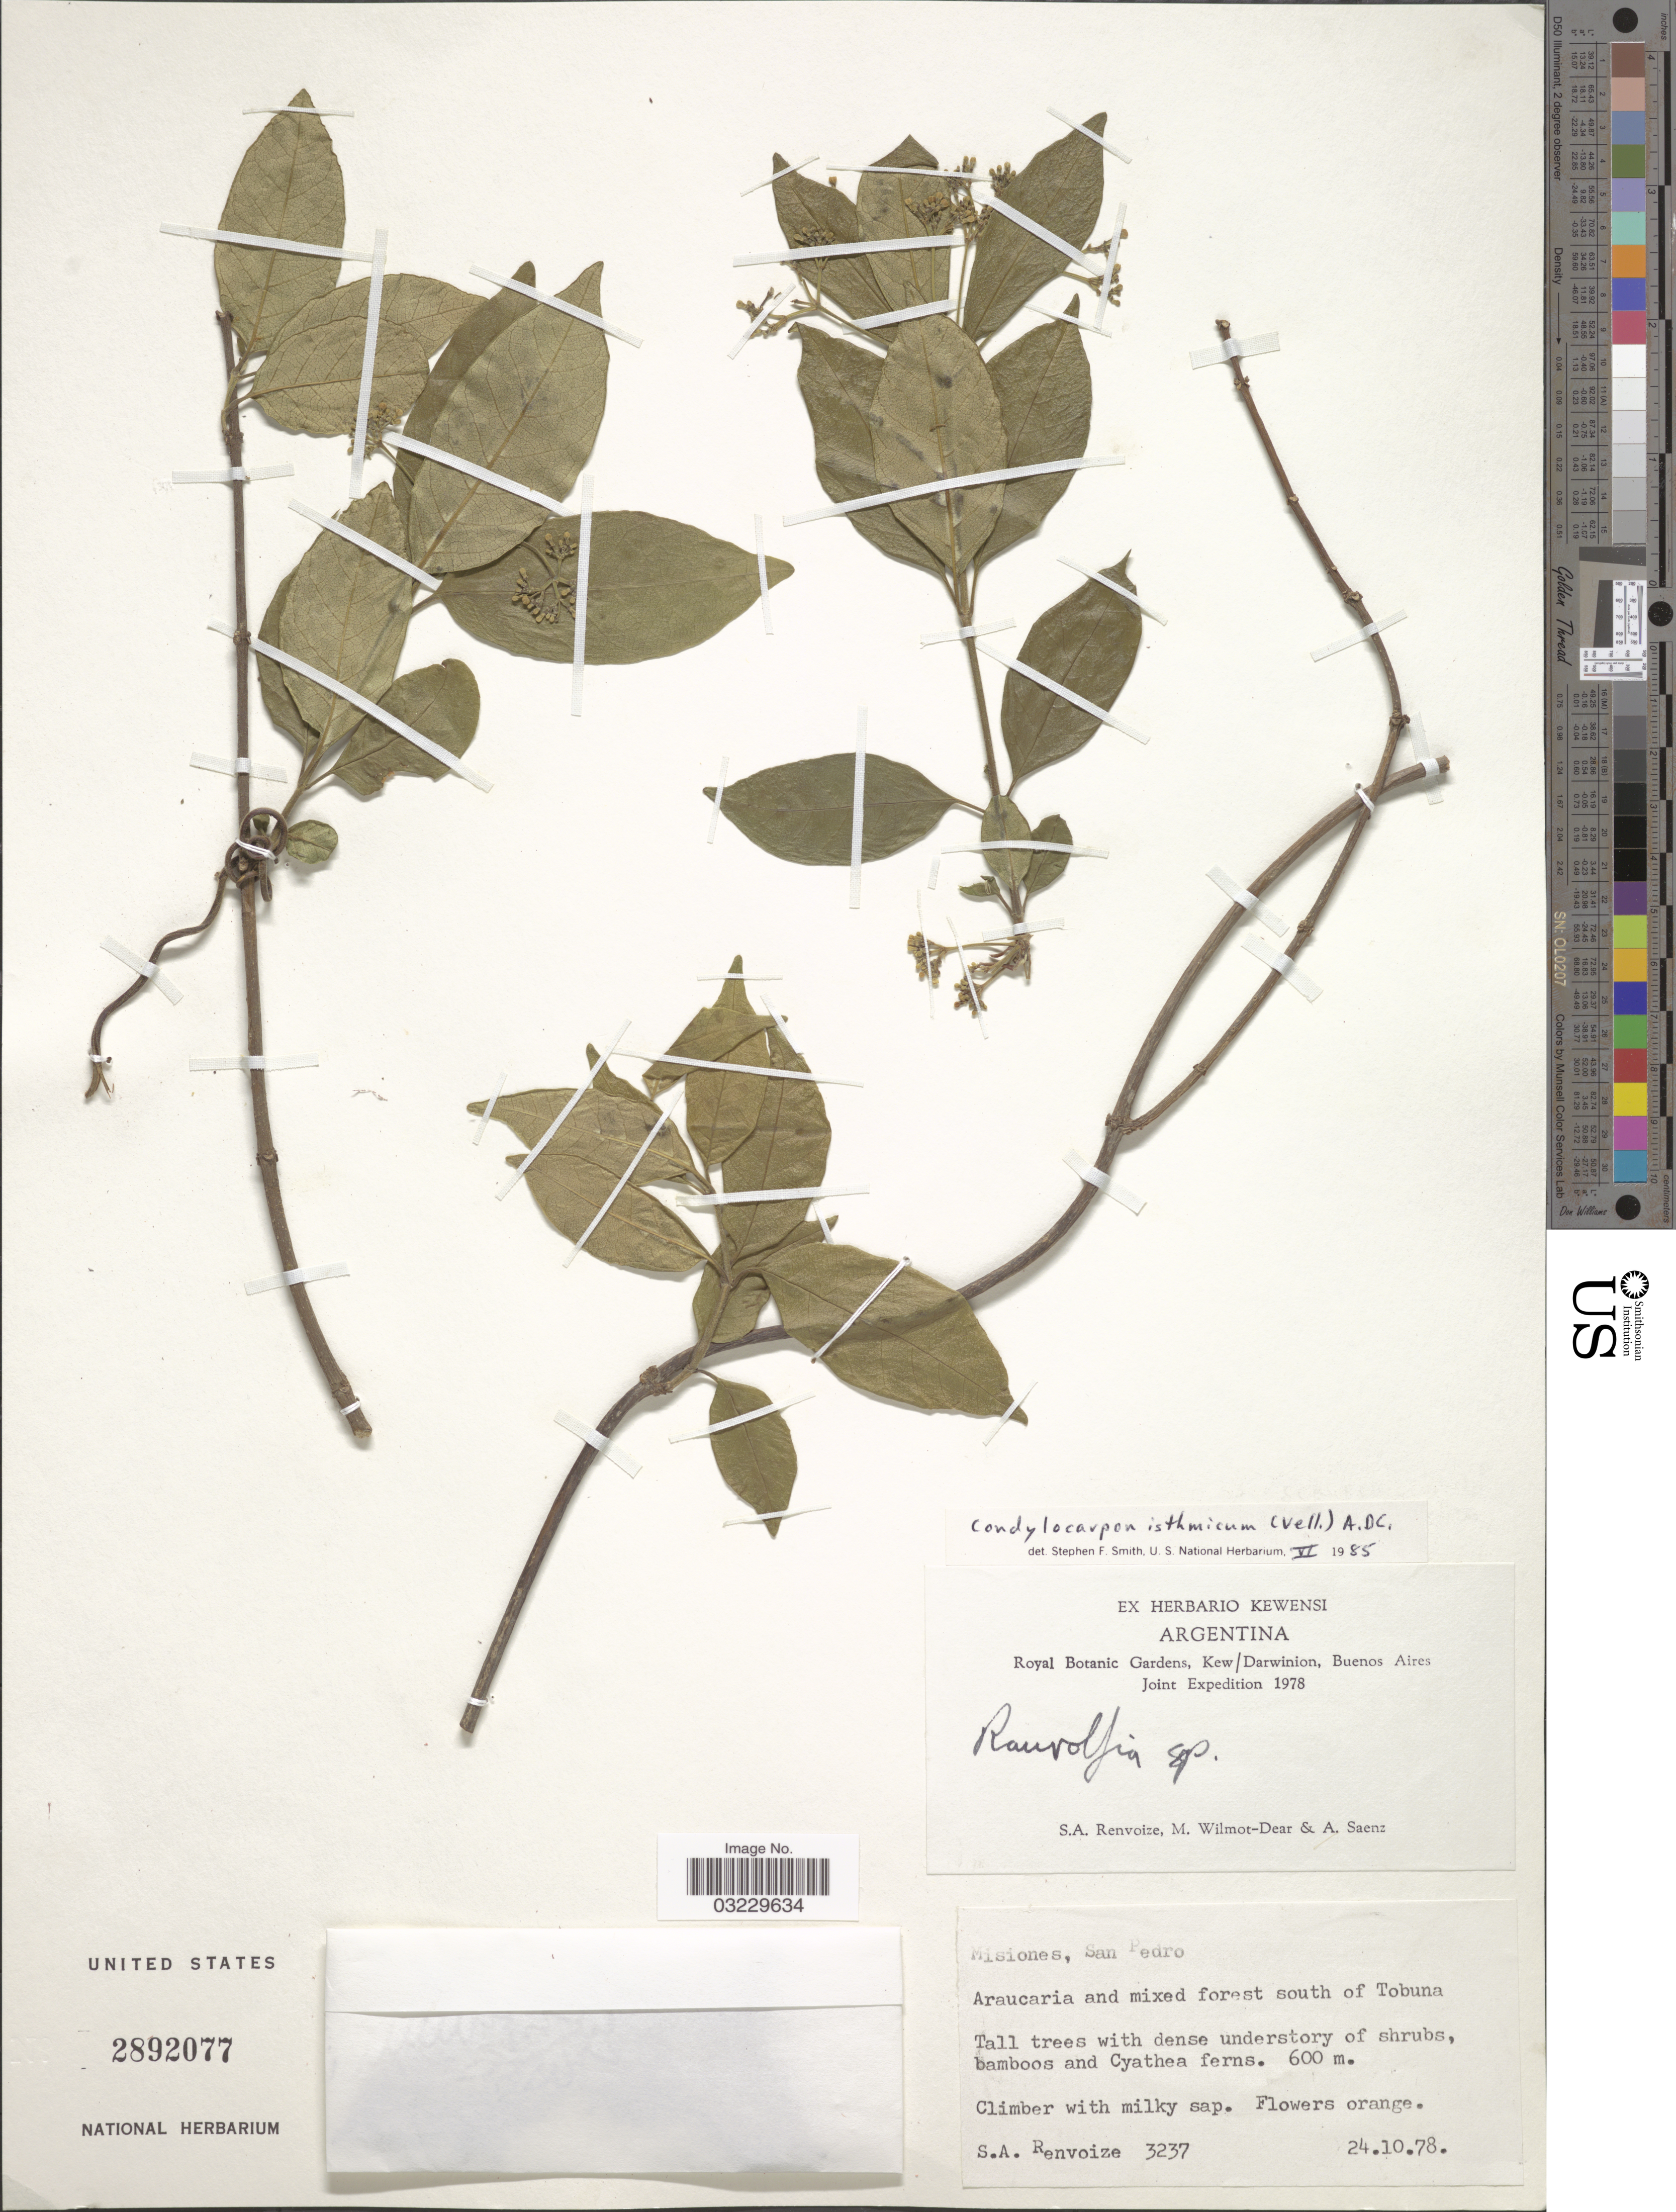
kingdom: Plantae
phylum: Tracheophyta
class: Magnoliopsida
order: Gentianales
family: Apocynaceae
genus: Condylocarpon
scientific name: Condylocarpon isthmicum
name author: (Vell.) Mart.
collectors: S. A. Renvoize, M. Wilmot-Dear & A. Saenz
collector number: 3237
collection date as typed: Transcribed d/m/y: 24/10/78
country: Argentina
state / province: Misiones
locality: San Pedro. Araucaria and mixed forest south of Tobuna.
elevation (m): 600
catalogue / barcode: US 2892077